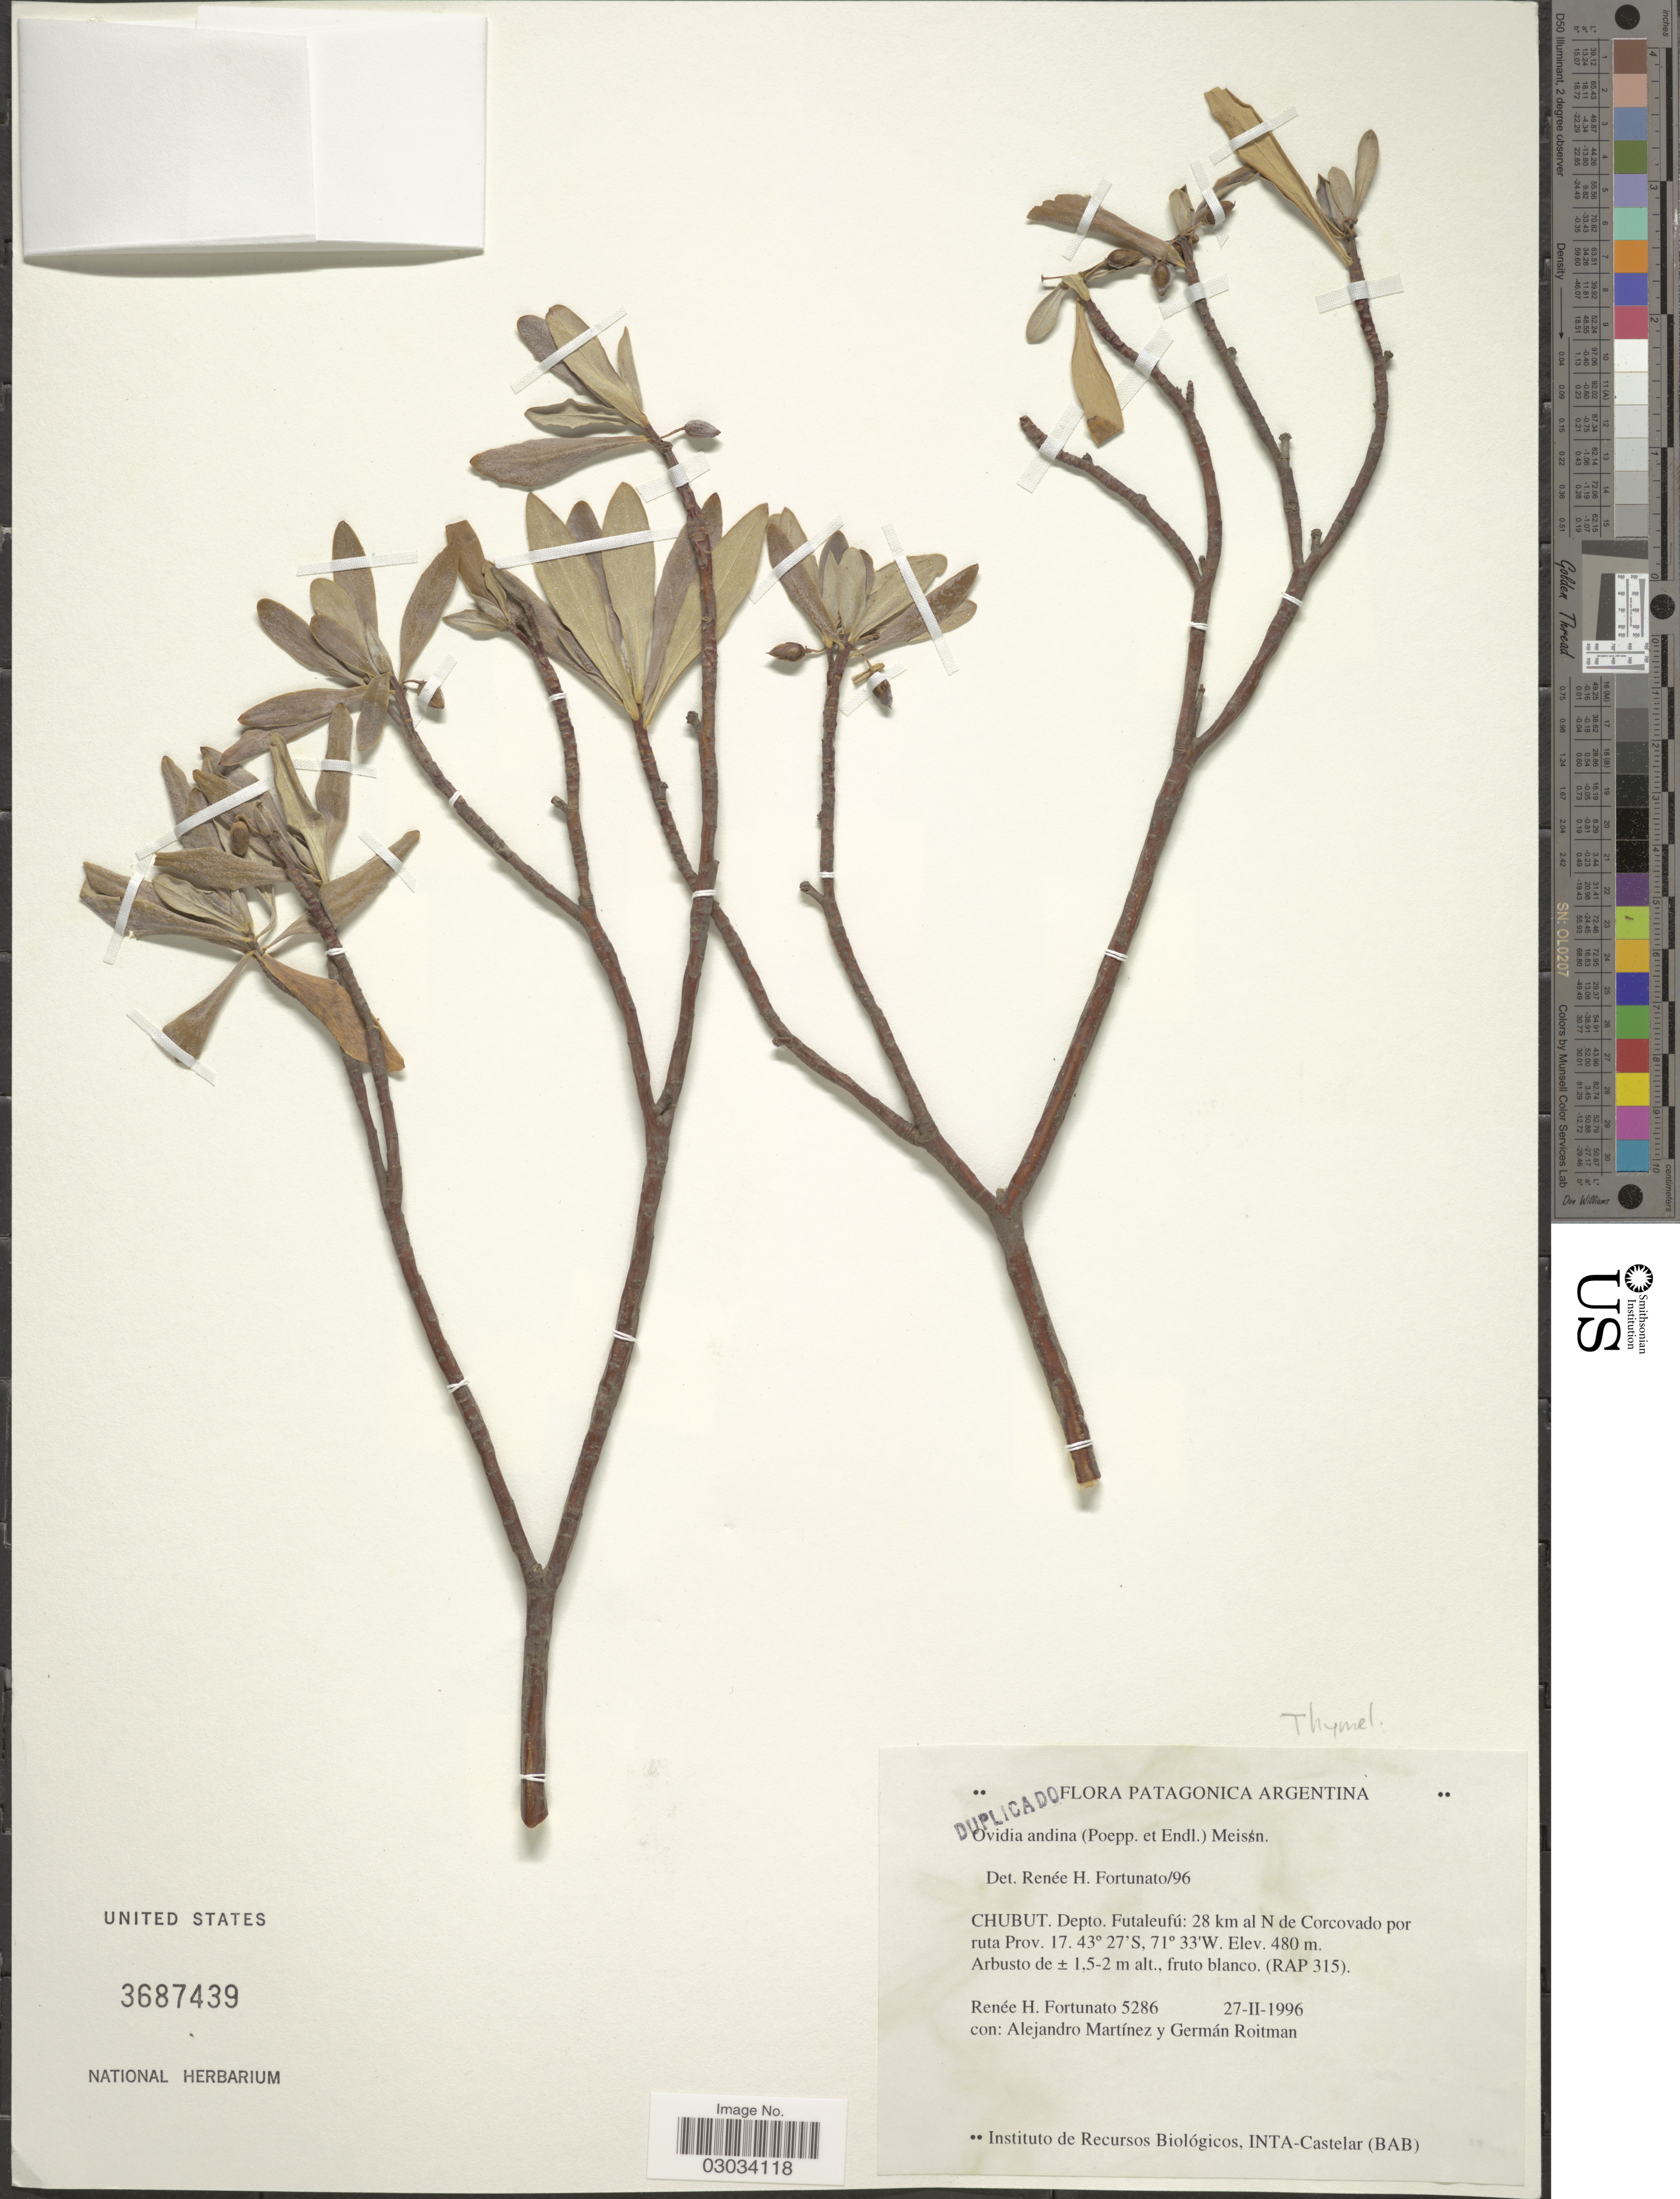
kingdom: Plantae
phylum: Tracheophyta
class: Magnoliopsida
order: Malvales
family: Thymelaeaceae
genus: Ovidia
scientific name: Ovidia andina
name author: (Poepp. & Endl.) Meisn.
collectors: R. H. Fortunato, A. Martínez & G. Roitman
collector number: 5286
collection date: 1996-02-27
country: Argentina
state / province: Chubut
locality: Patagonica. Depto. Futaleufú: 28 km al N de Corcovado por ruta. Prov. (RAP 315). Thymel [unsure placement].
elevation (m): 480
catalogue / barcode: US 3687439